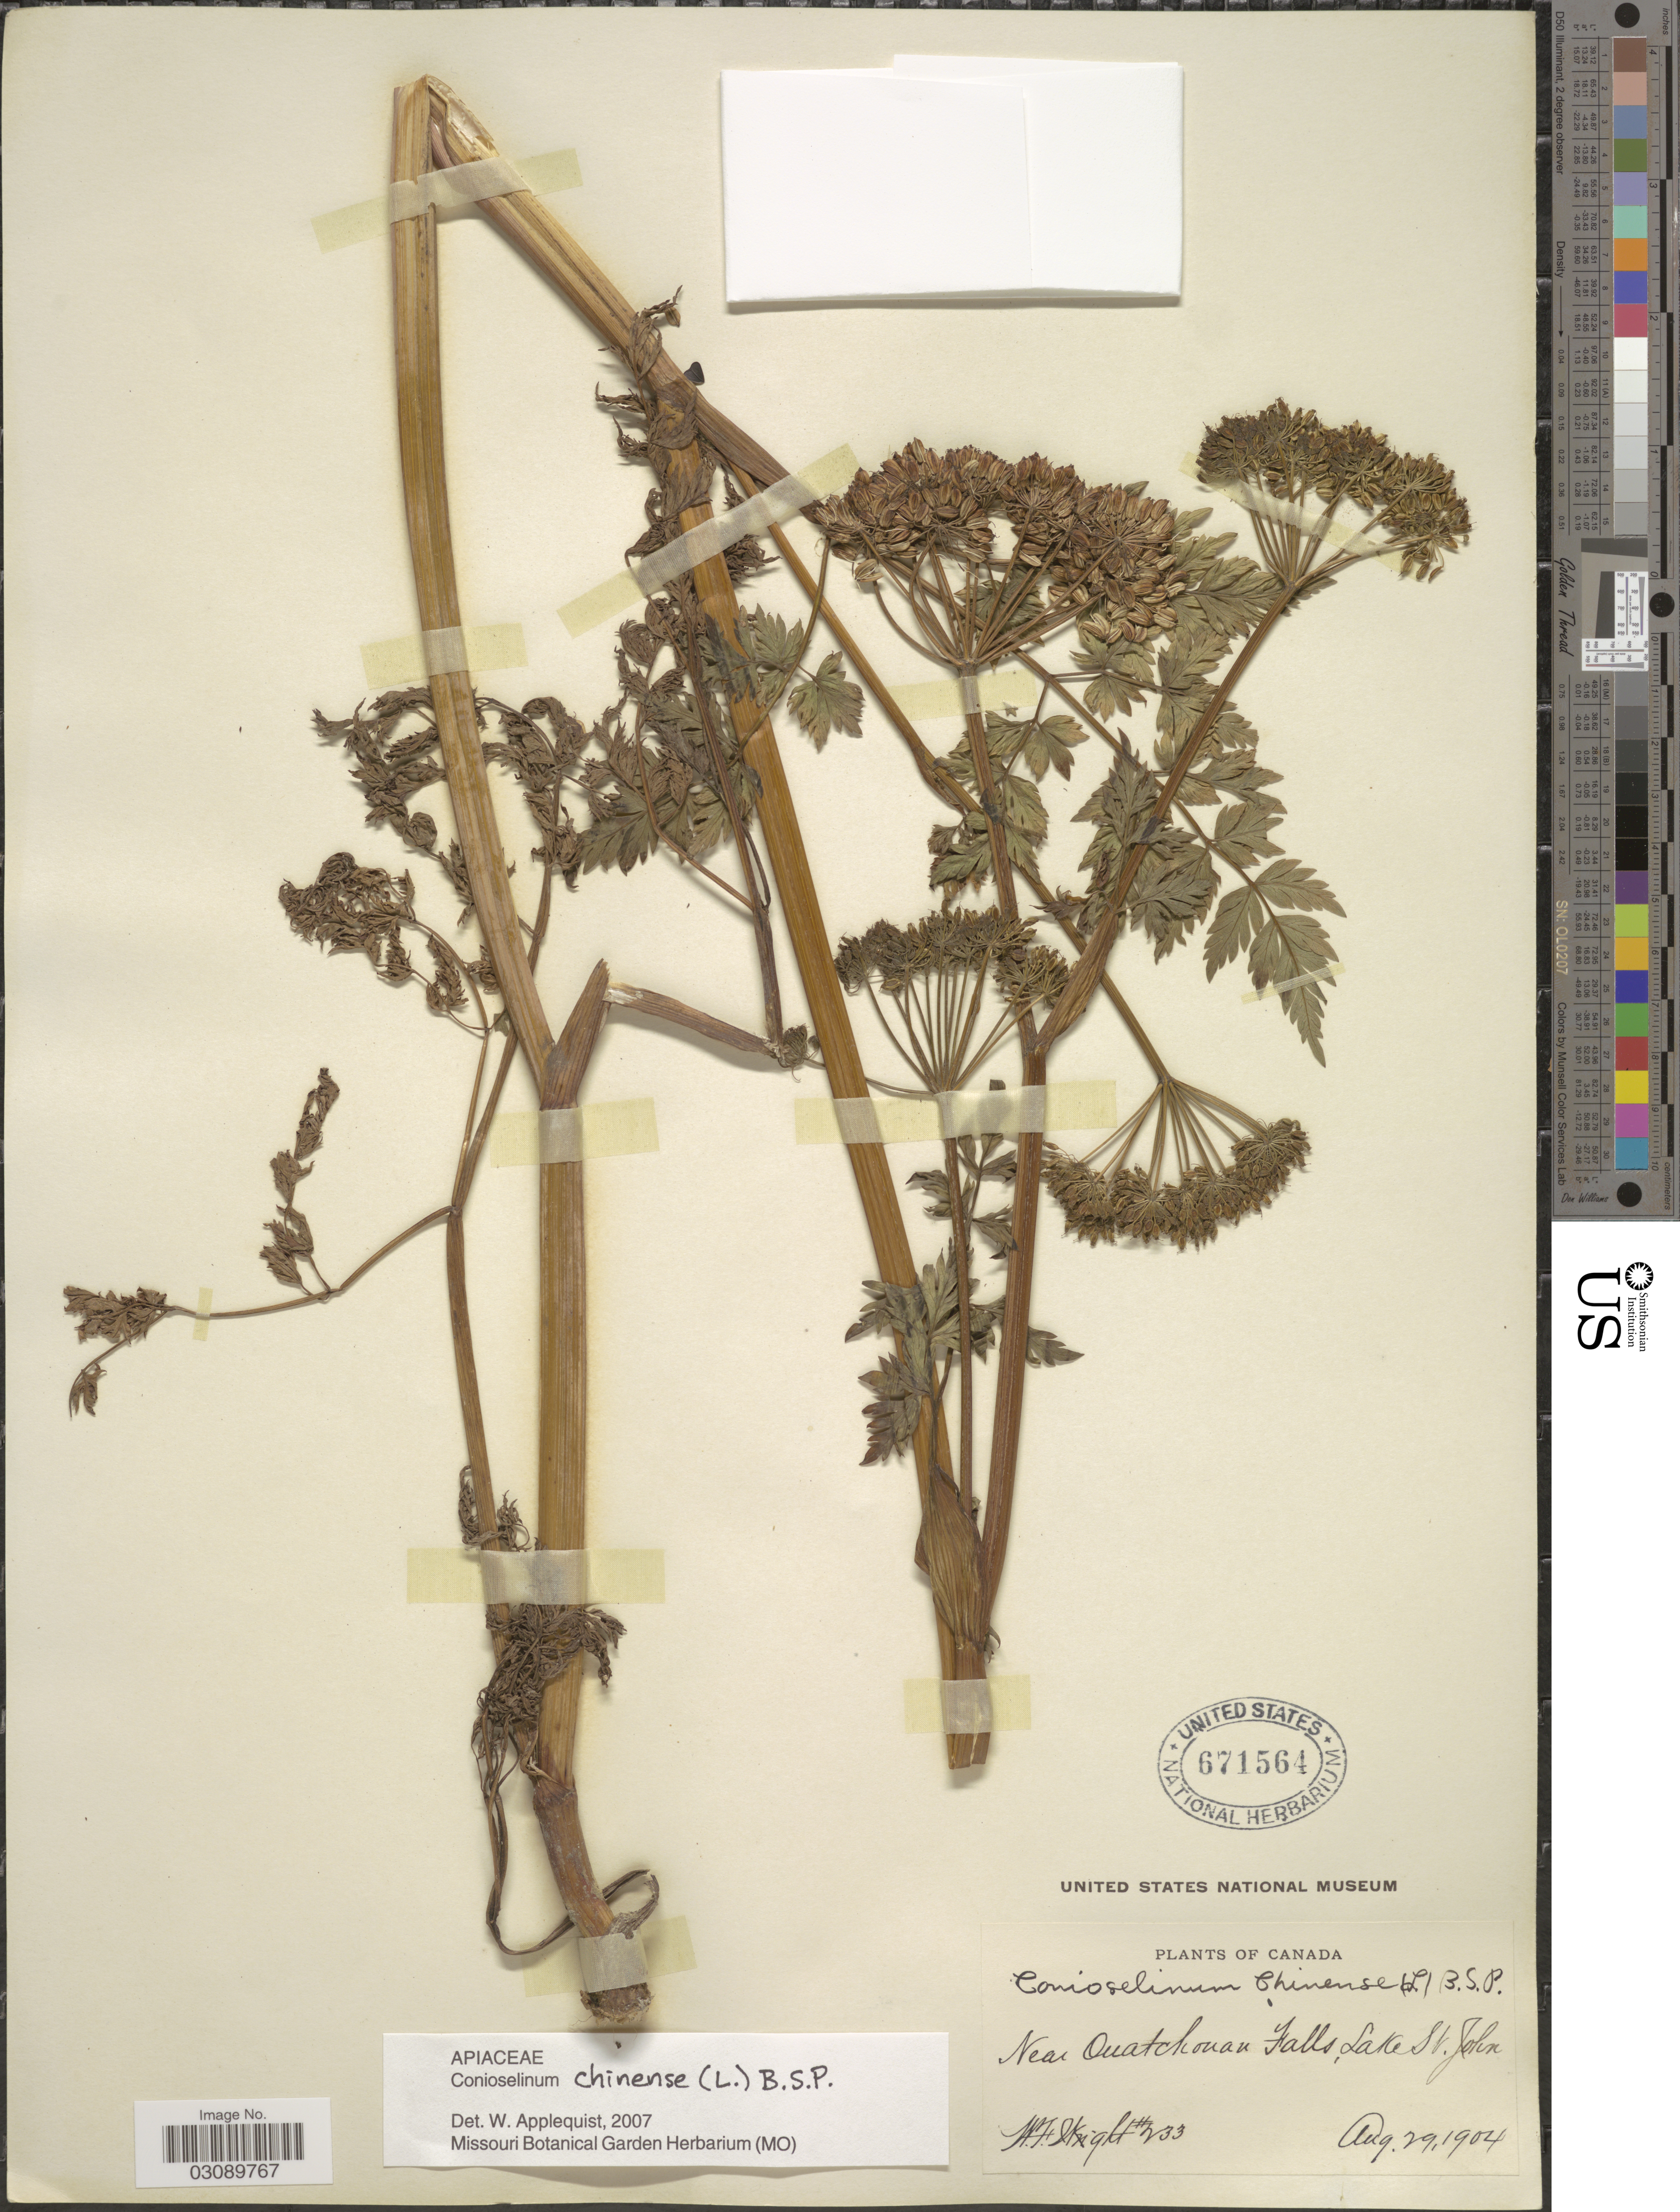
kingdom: Plantae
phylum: Tracheophyta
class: Magnoliopsida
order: Apiales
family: Apiaceae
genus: Conioselinum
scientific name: Conioselinum chinense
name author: (L.) Britton et al.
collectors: W. F. Wright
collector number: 233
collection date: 1904-08-29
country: Canada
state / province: Quebec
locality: Near Ouatchouan Falls, Lake St. John.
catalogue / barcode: US 671564